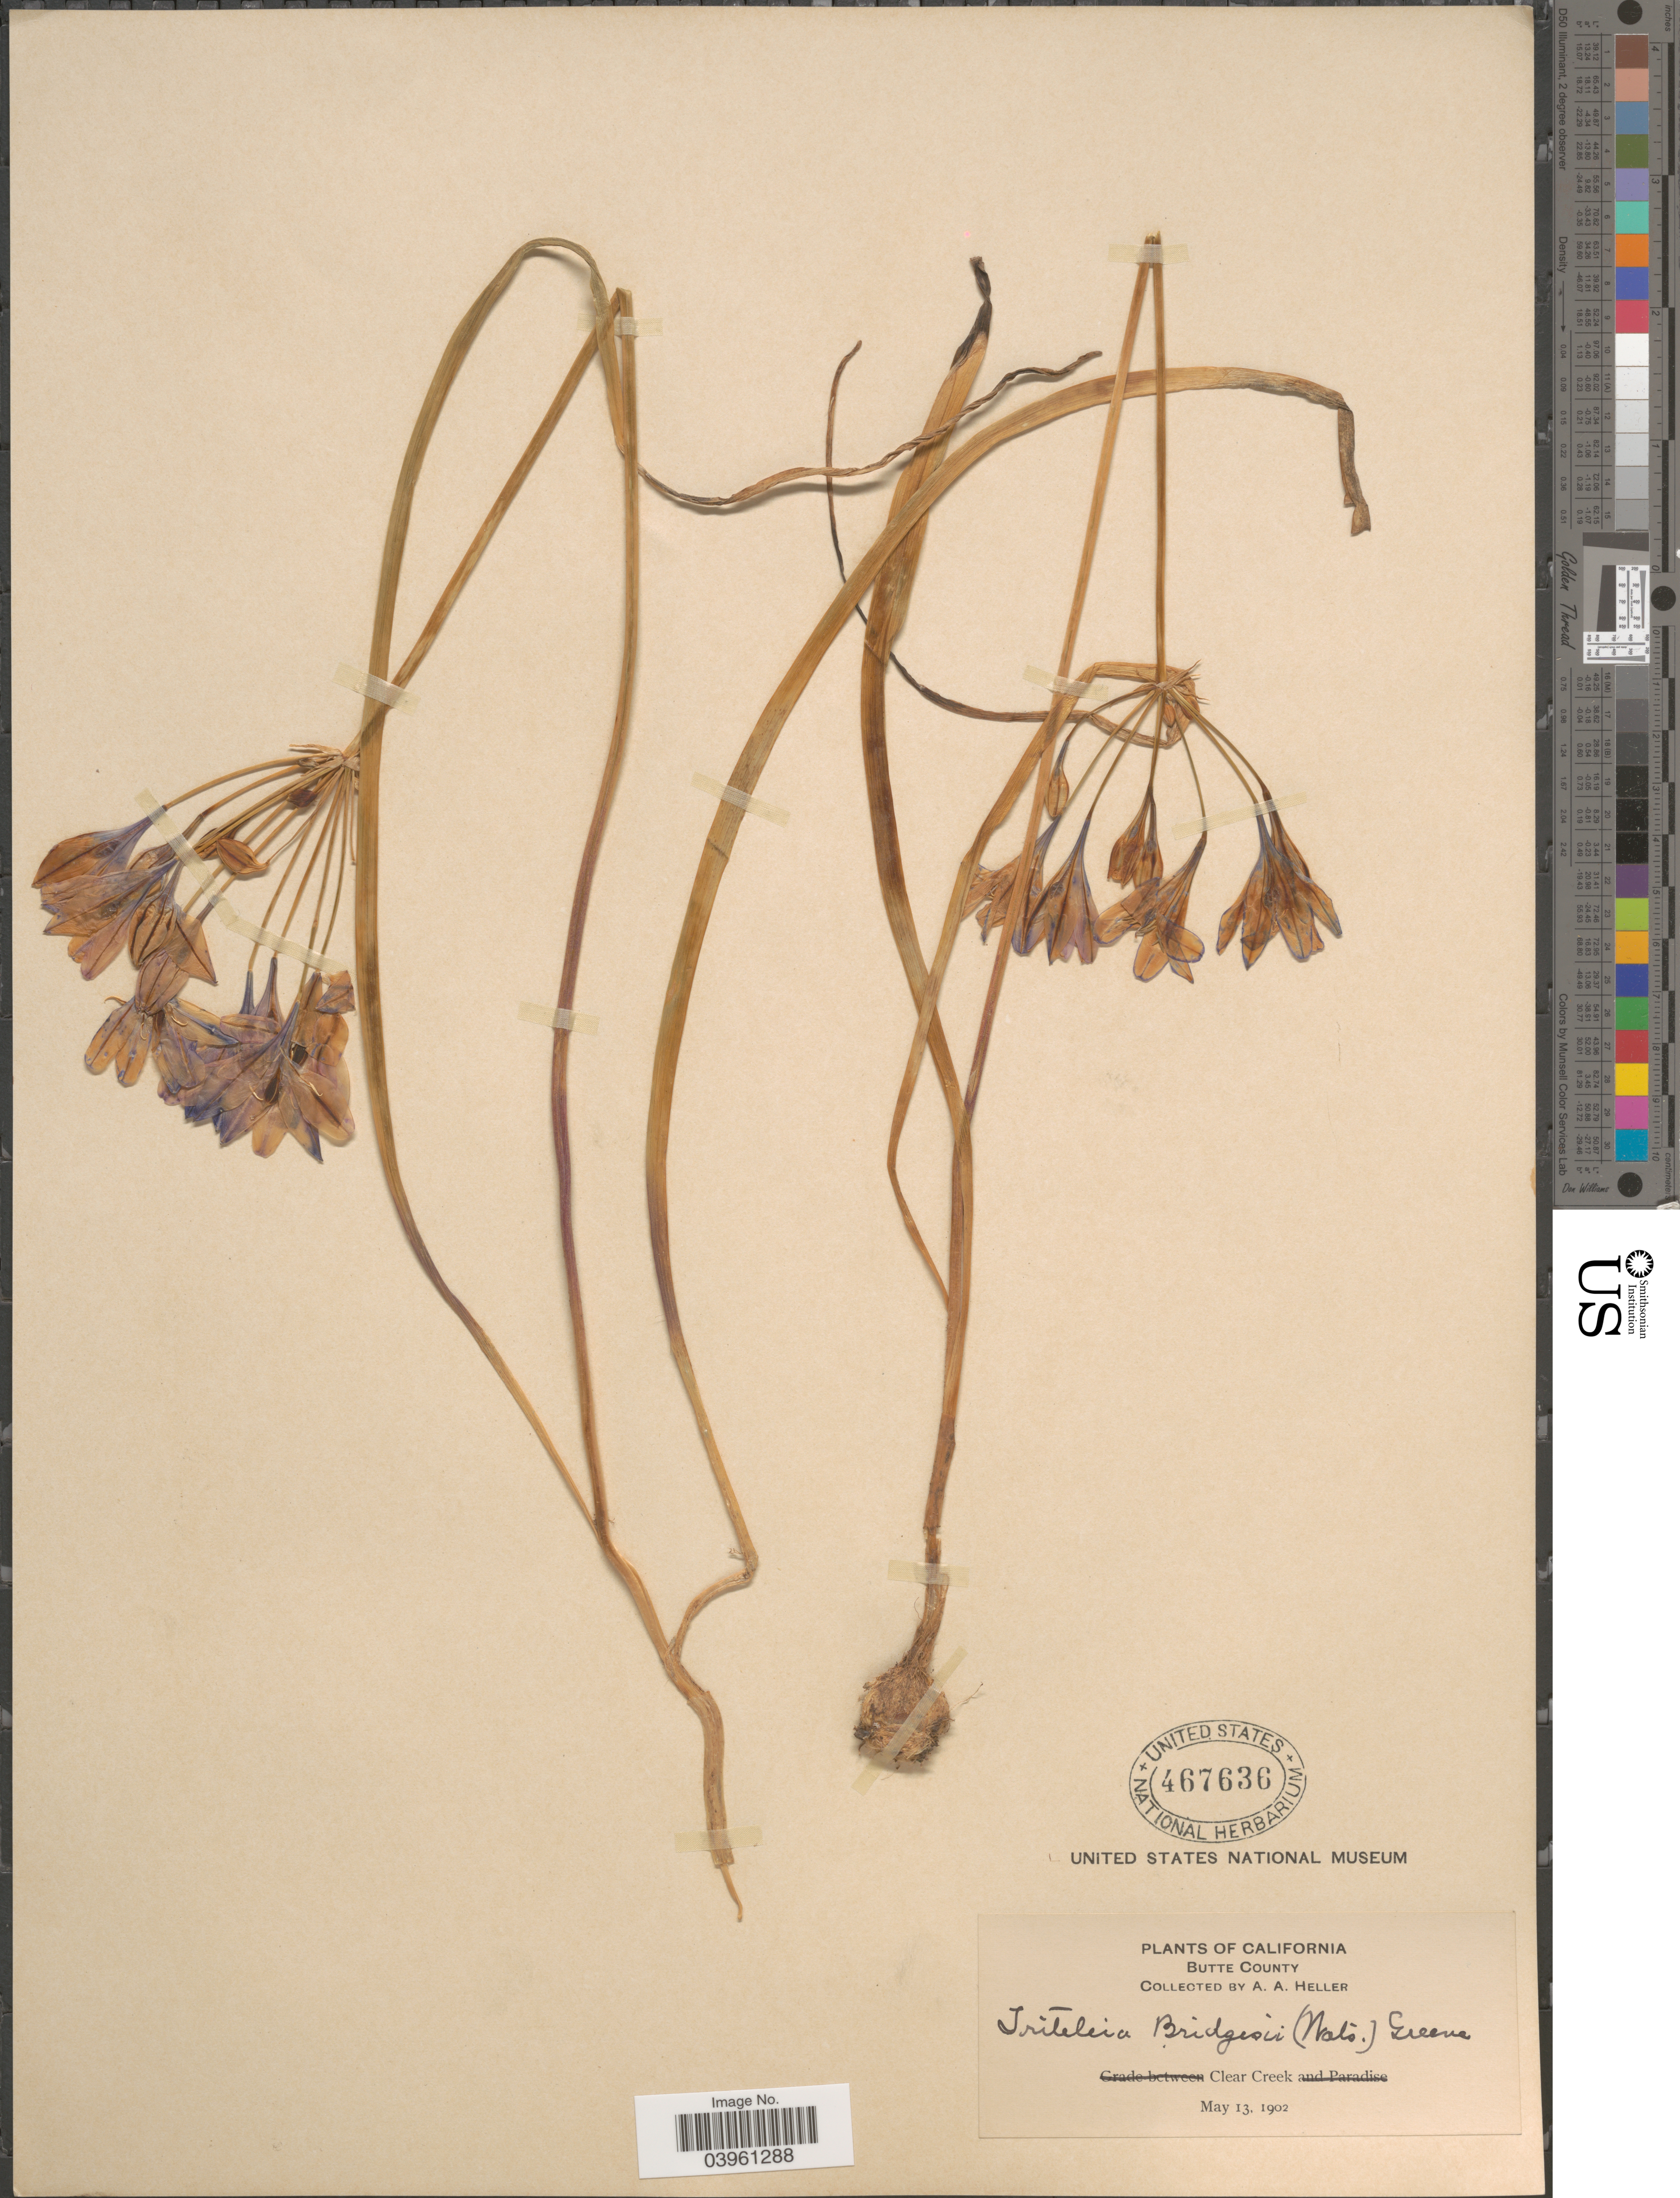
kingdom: Plantae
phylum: Tracheophyta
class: Liliopsida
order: Asparagales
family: Asparagaceae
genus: Triteleia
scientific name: Triteleia bridgesii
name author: (S. Watson) Greene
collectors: A. A. Heller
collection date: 1902-05-13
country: United States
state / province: California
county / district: Butte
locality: Butte County. Clear Creek.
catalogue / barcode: US 467636